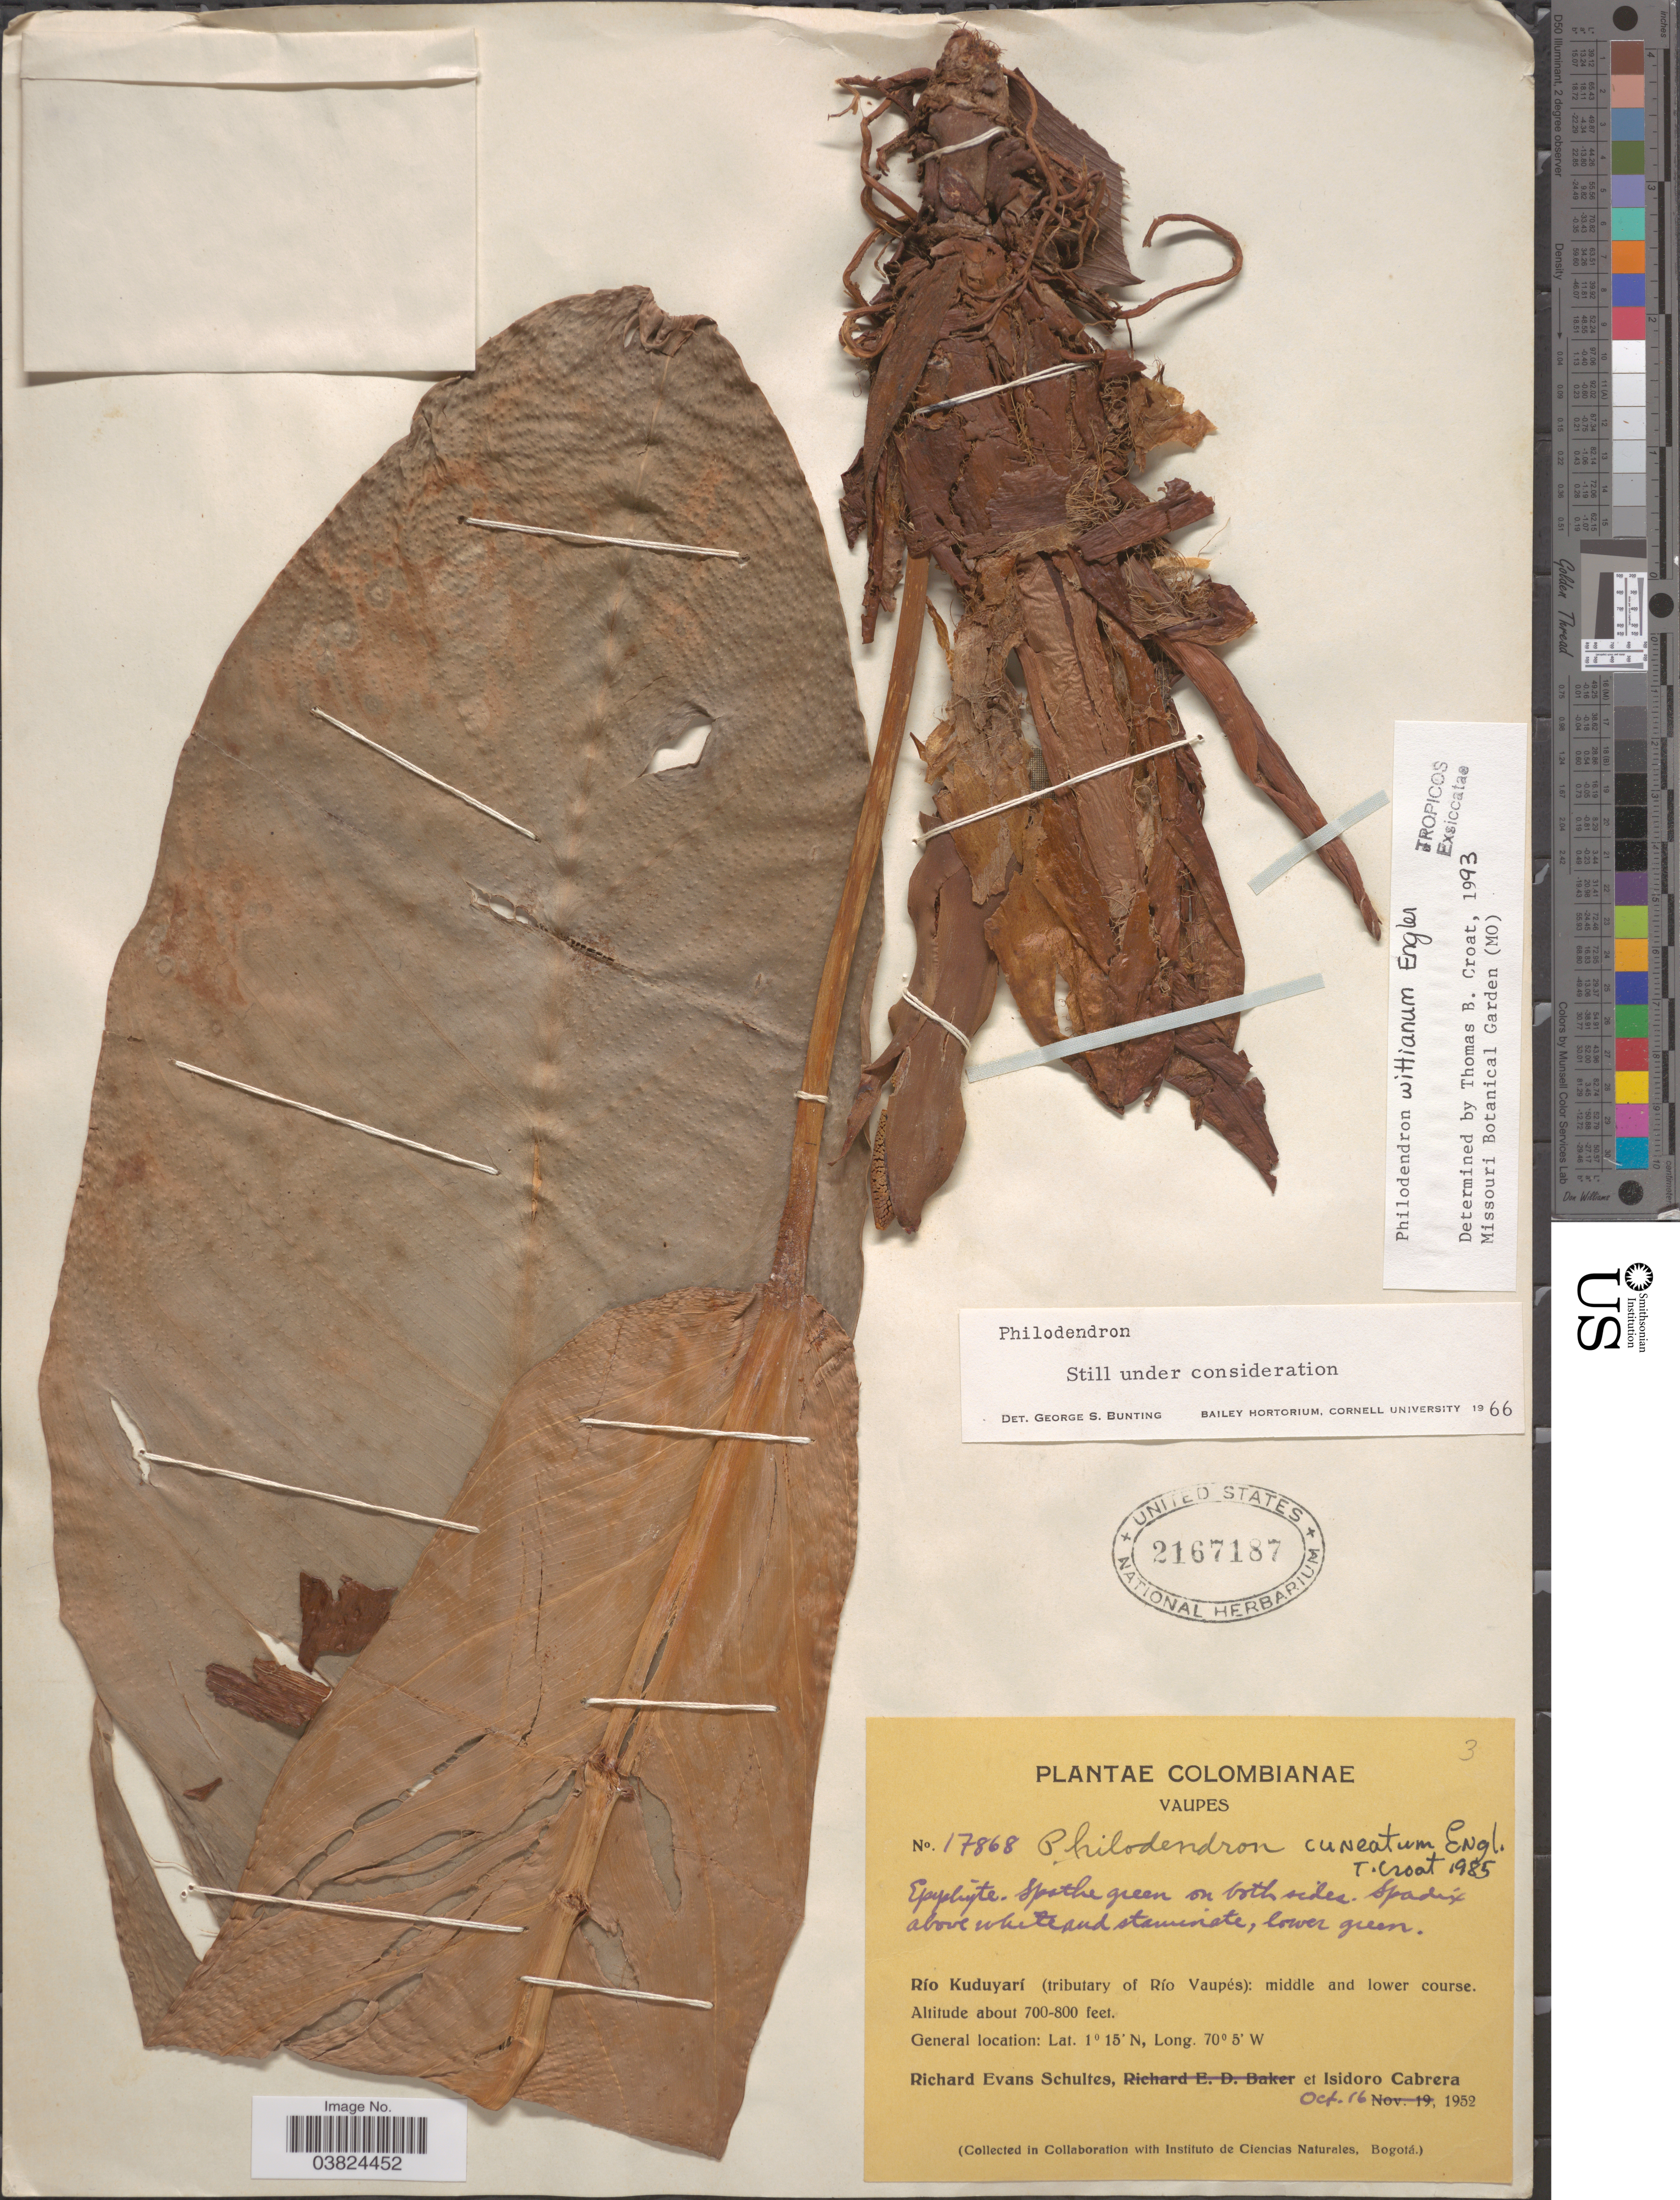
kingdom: Plantae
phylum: Tracheophyta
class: Liliopsida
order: Alismatales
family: Araceae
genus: Philodendron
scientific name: Philodendron wittianum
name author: Engl.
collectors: R. E. Schultes & I. Cabrera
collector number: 17868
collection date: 1952-10-16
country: Colombia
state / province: Vaupés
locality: Río Kuduyarí (tributary of Río Vaupés): middle and lower course.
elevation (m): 213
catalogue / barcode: US 2167187